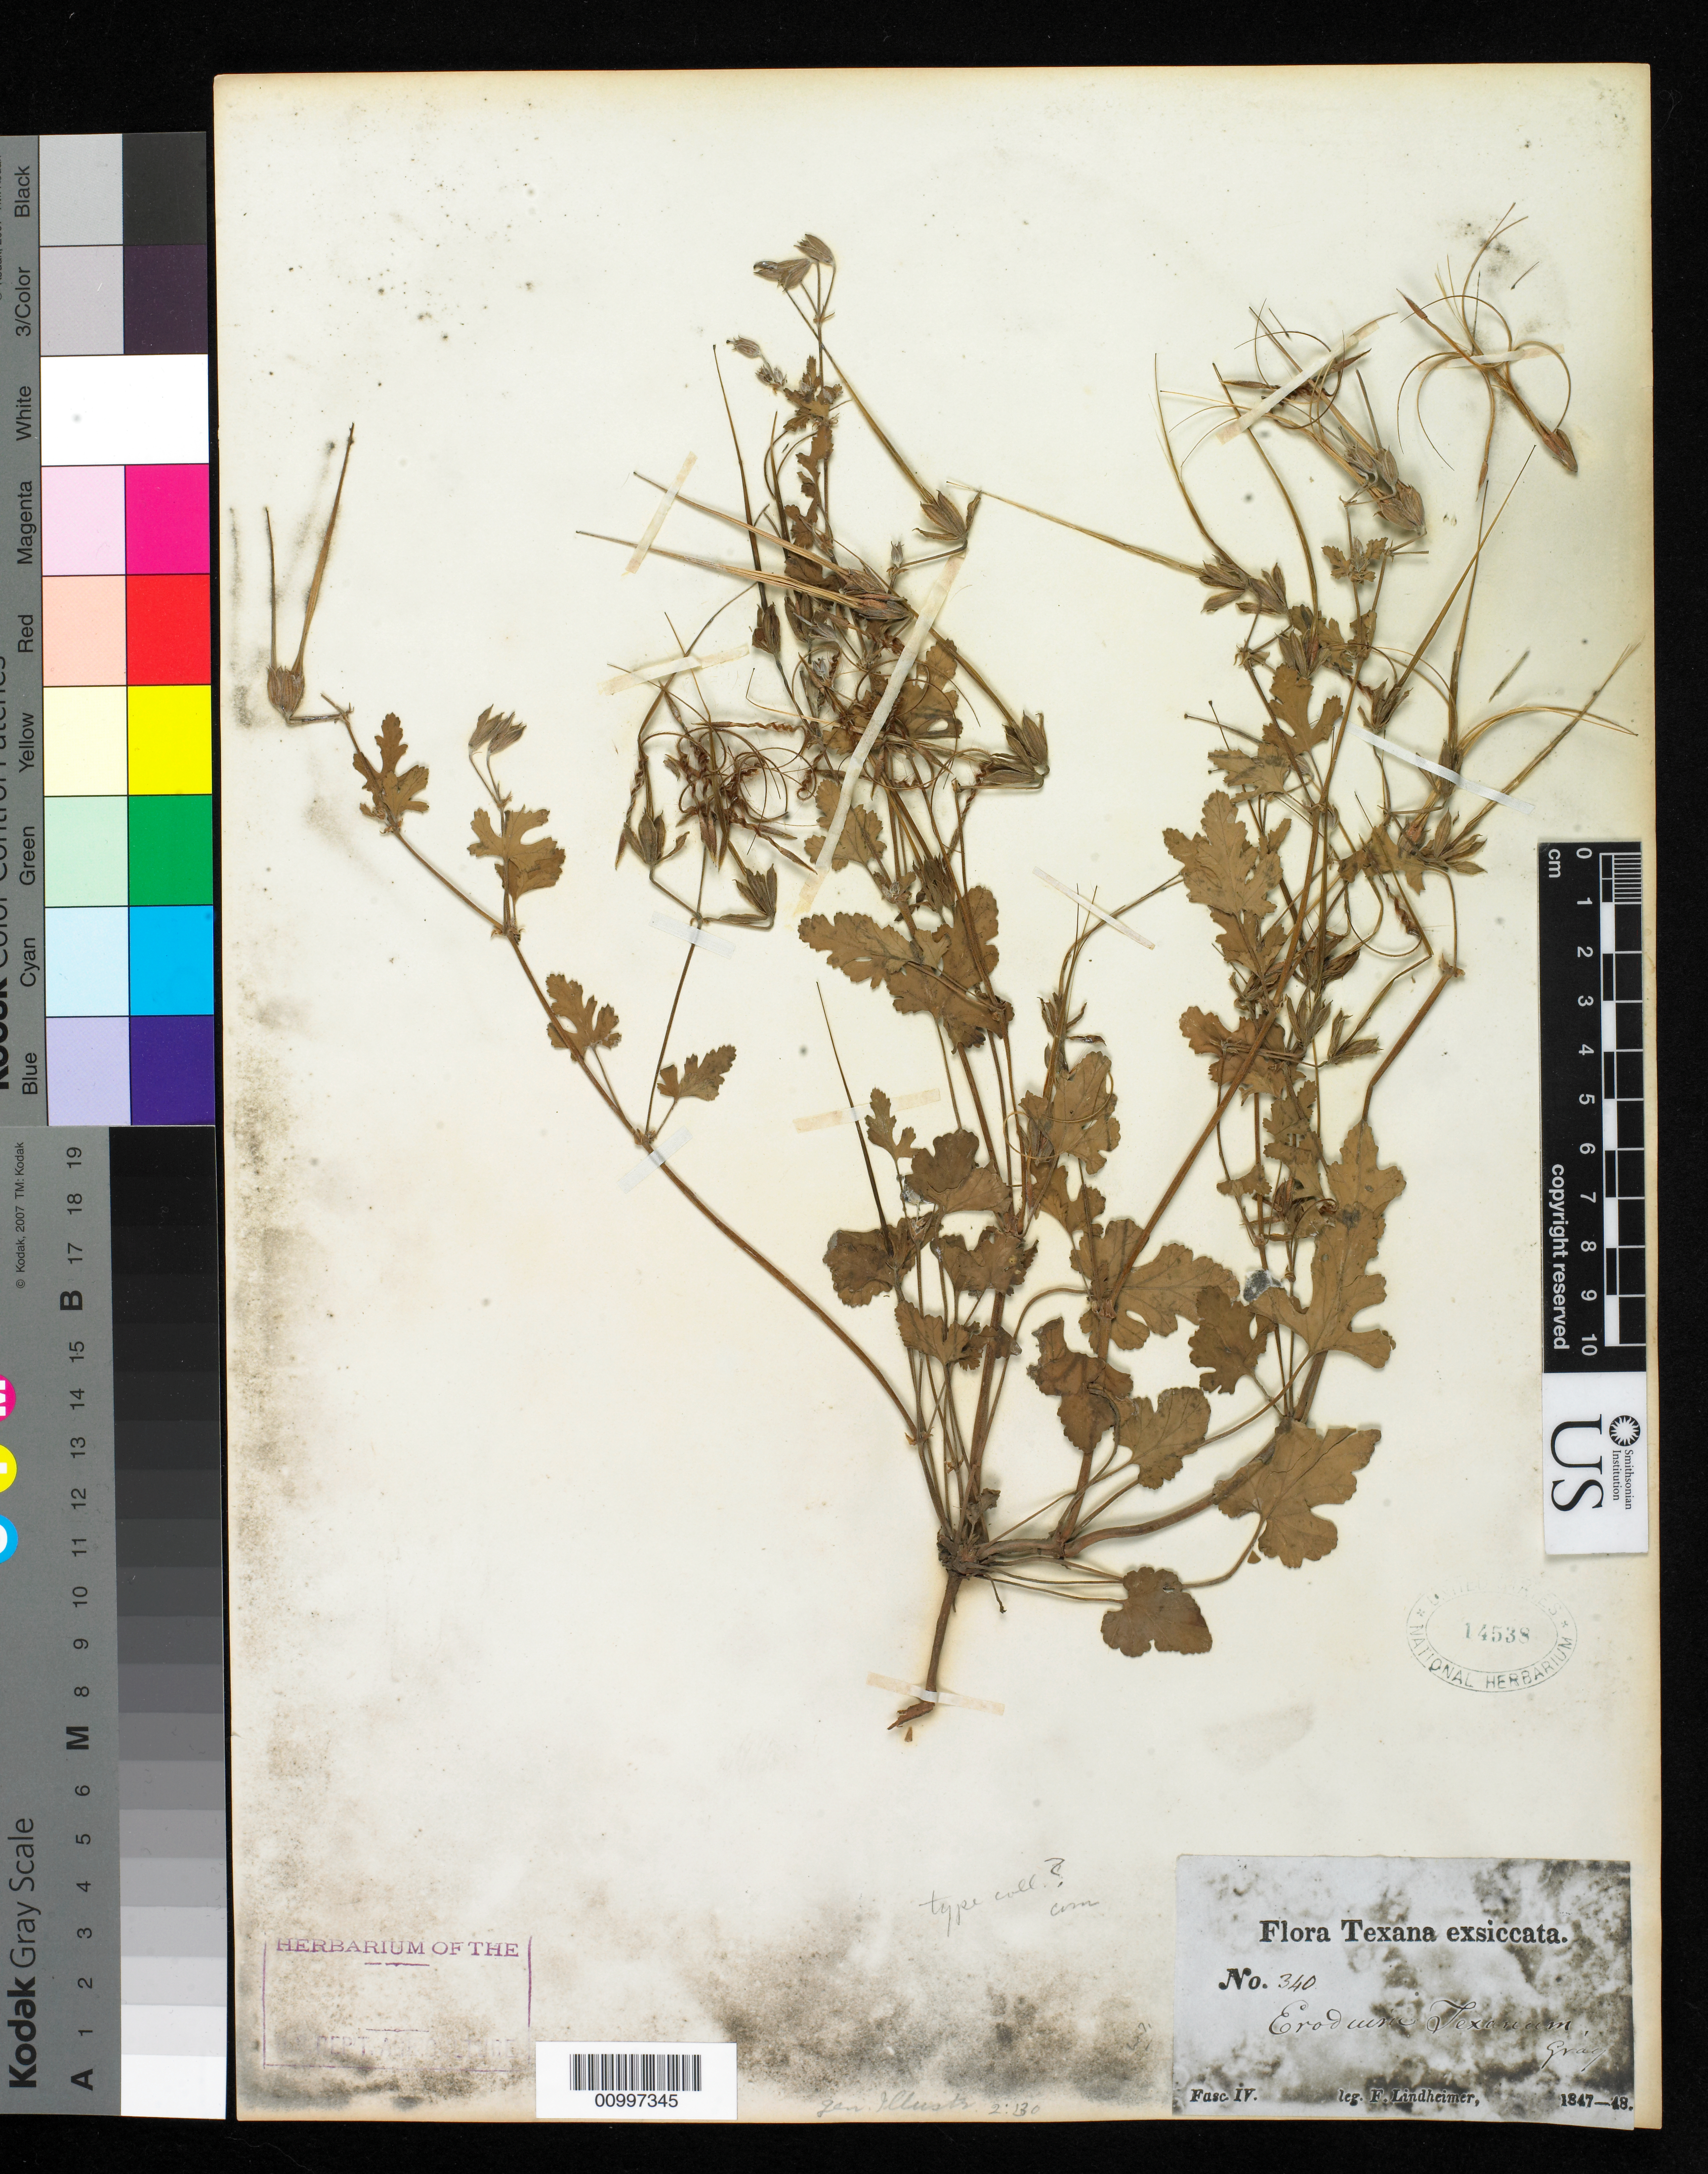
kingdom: Plantae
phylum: Tracheophyta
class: Magnoliopsida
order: Geraniales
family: Geraniaceae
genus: Erodium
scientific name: Erodium texanum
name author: A. Gray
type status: Type Collection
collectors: F. J. Lindheimer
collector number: F. III 340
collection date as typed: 1847 to -- --- 1848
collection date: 1847/1848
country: United States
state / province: Texas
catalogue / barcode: US 14538